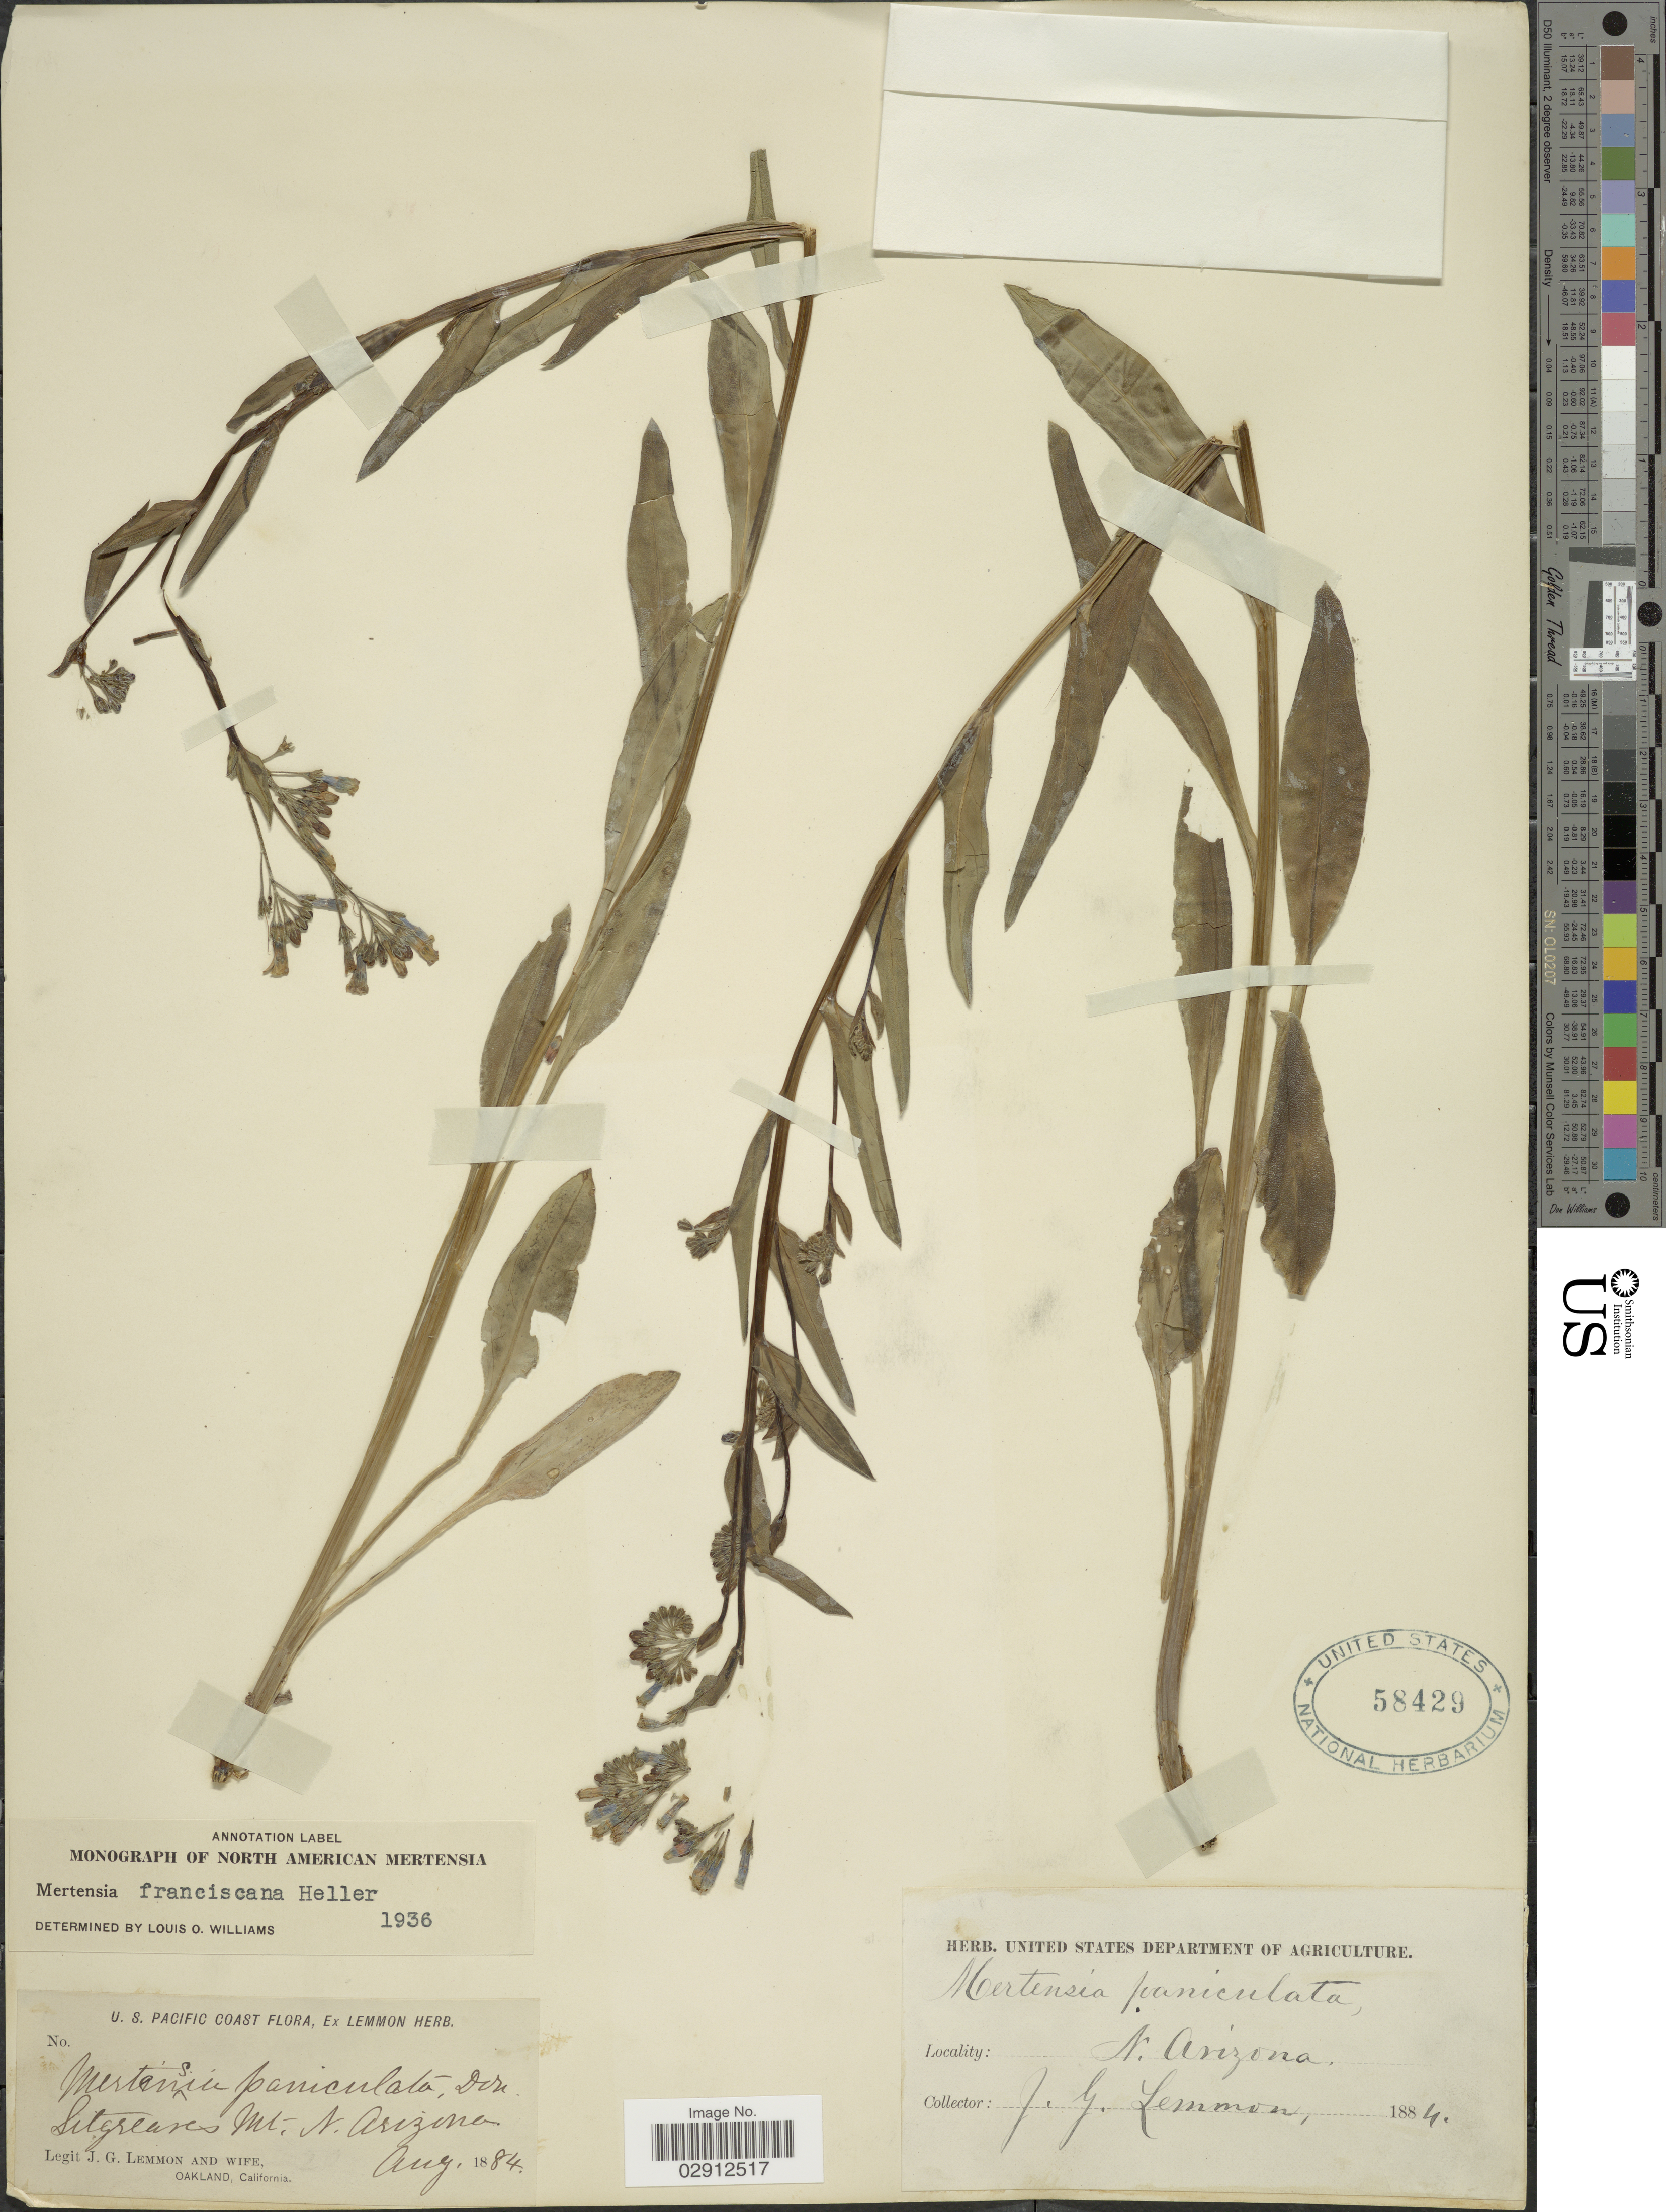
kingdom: Plantae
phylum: Tracheophyta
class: Magnoliopsida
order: Boraginales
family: Boraginaceae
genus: Mertensia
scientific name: Mertensia franciscana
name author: A. Heller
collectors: J. Lemmon & Mrs. J. G. Lemmon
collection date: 1884-08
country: United States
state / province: Arizona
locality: U.S. Pacific Coast, Sitgreaves Mt., N. Arizona.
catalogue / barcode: US 58429